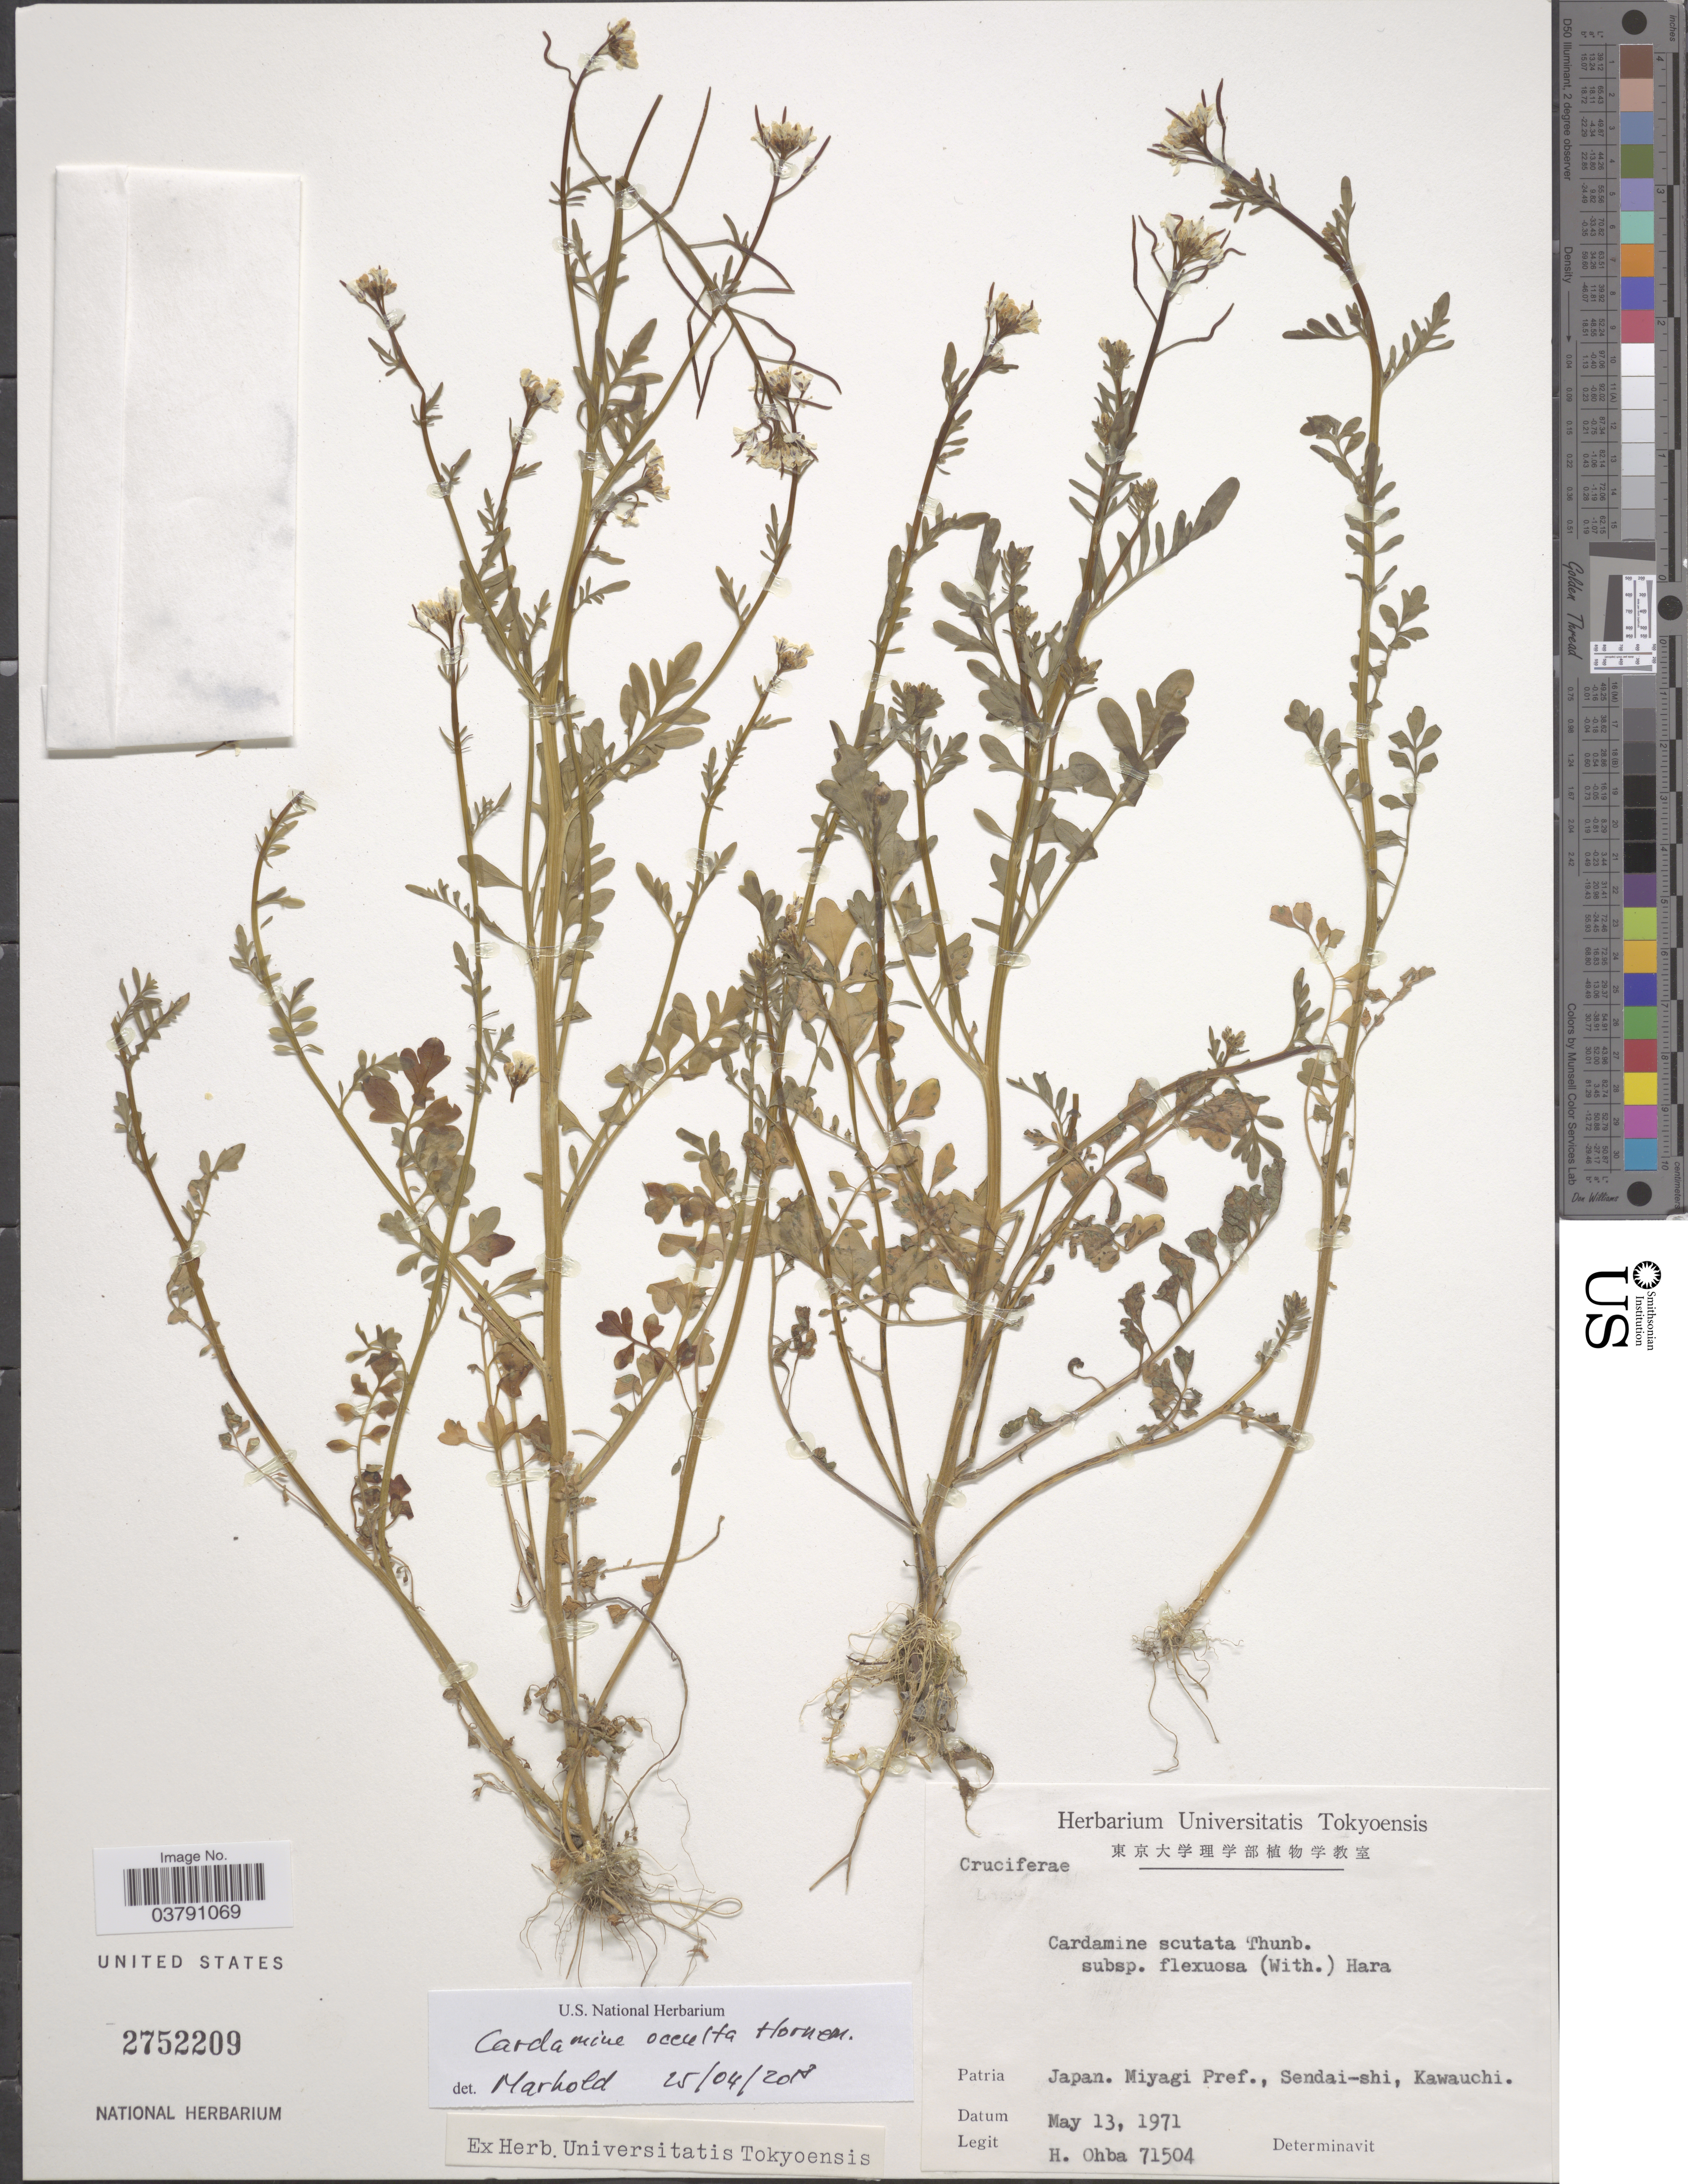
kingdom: Plantae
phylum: Tracheophyta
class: Magnoliopsida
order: Brassicales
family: Brassicaceae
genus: Cardamine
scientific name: Cardamine occulta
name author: Hornem.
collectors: H. Ohba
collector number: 71504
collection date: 1971-05-13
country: Japan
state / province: Miyagi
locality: Miyagi Pref., Sendai-shi, Kawauchi.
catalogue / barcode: US 2752209